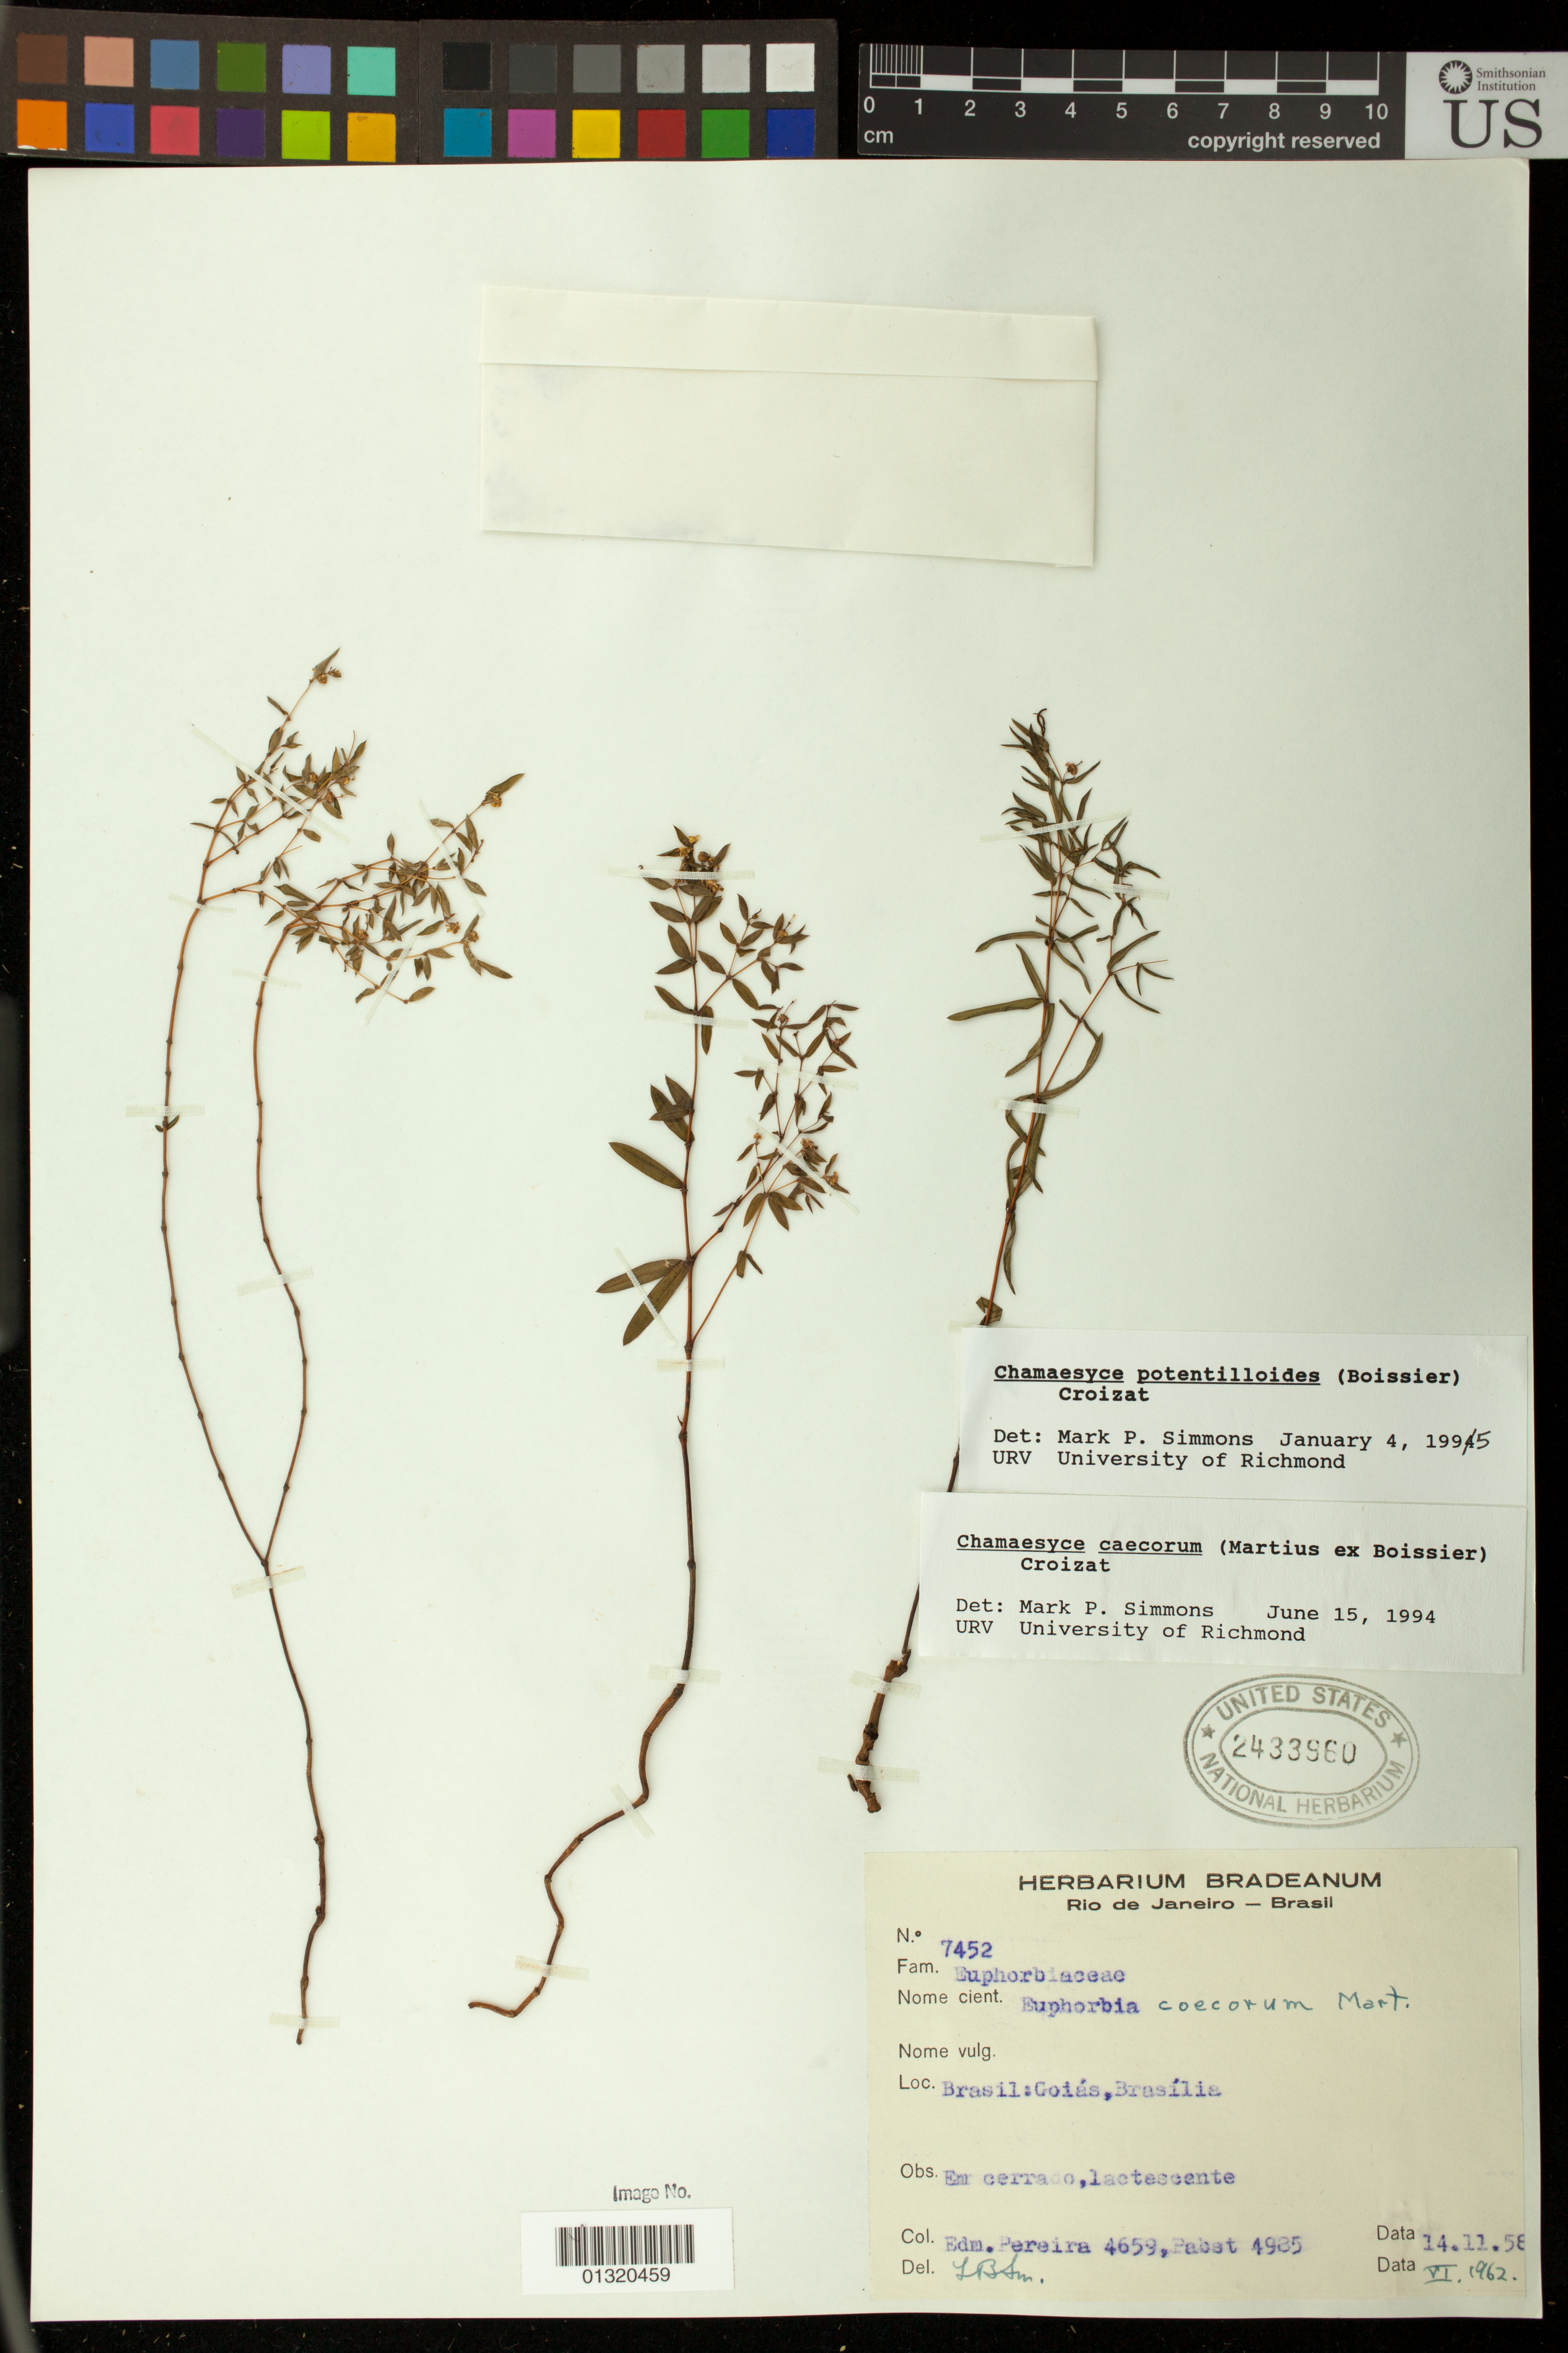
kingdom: Plantae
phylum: Tracheophyta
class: Magnoliopsida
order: Malpighiales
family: Euphorbiaceae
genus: Euphorbia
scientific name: Euphorbia potentilloides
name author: Boiss.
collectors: E. Pereira & G. F. J. Pabst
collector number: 4659/4985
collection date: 1958-11-14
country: Brazil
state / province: Distrito Federal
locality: Brasilia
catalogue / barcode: US 2433960